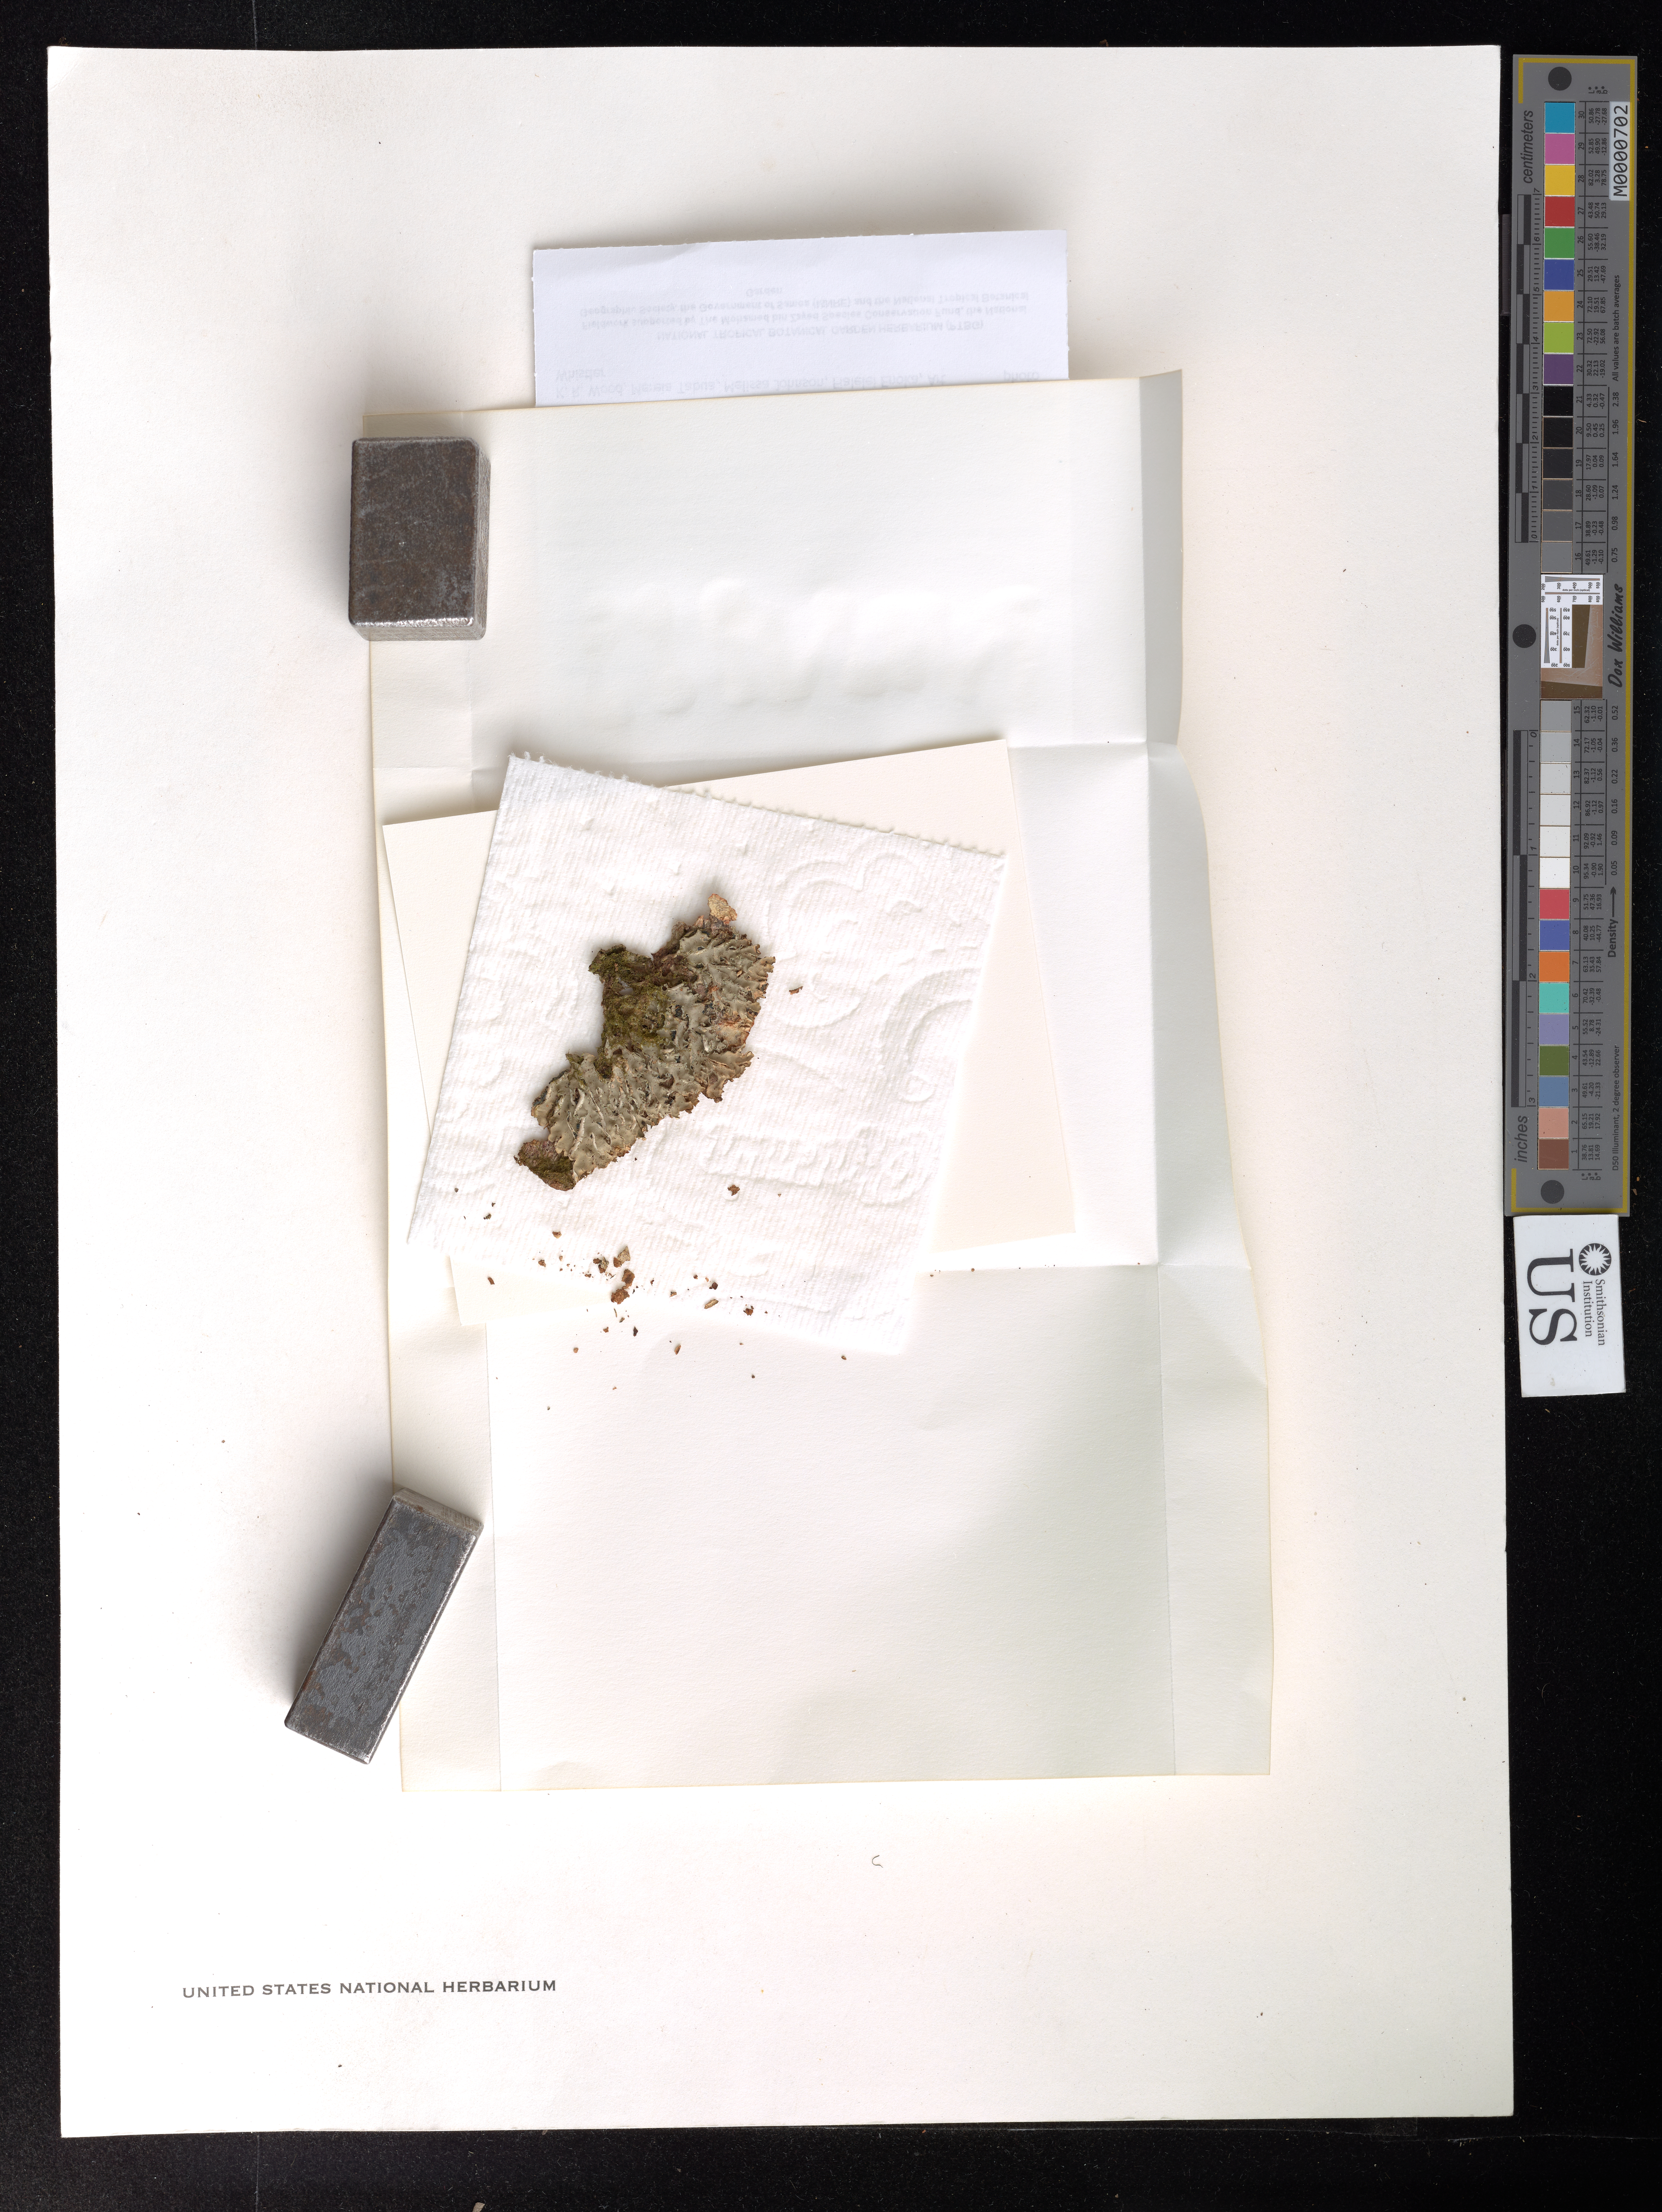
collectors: T. W. Flynn, K. R. Wood, M. Tabua, M. Johnson, F. Enoka & A. Whistler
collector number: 8562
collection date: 2016-06-18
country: Samoa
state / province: Gagaifomauga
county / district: Savaii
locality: Mt. Matavanu crater rim.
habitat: Metrosideros dominated forest w/ Fagraea, Meryta, Melastoma. All trees clothed in bryophytes and orchids.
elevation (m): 657